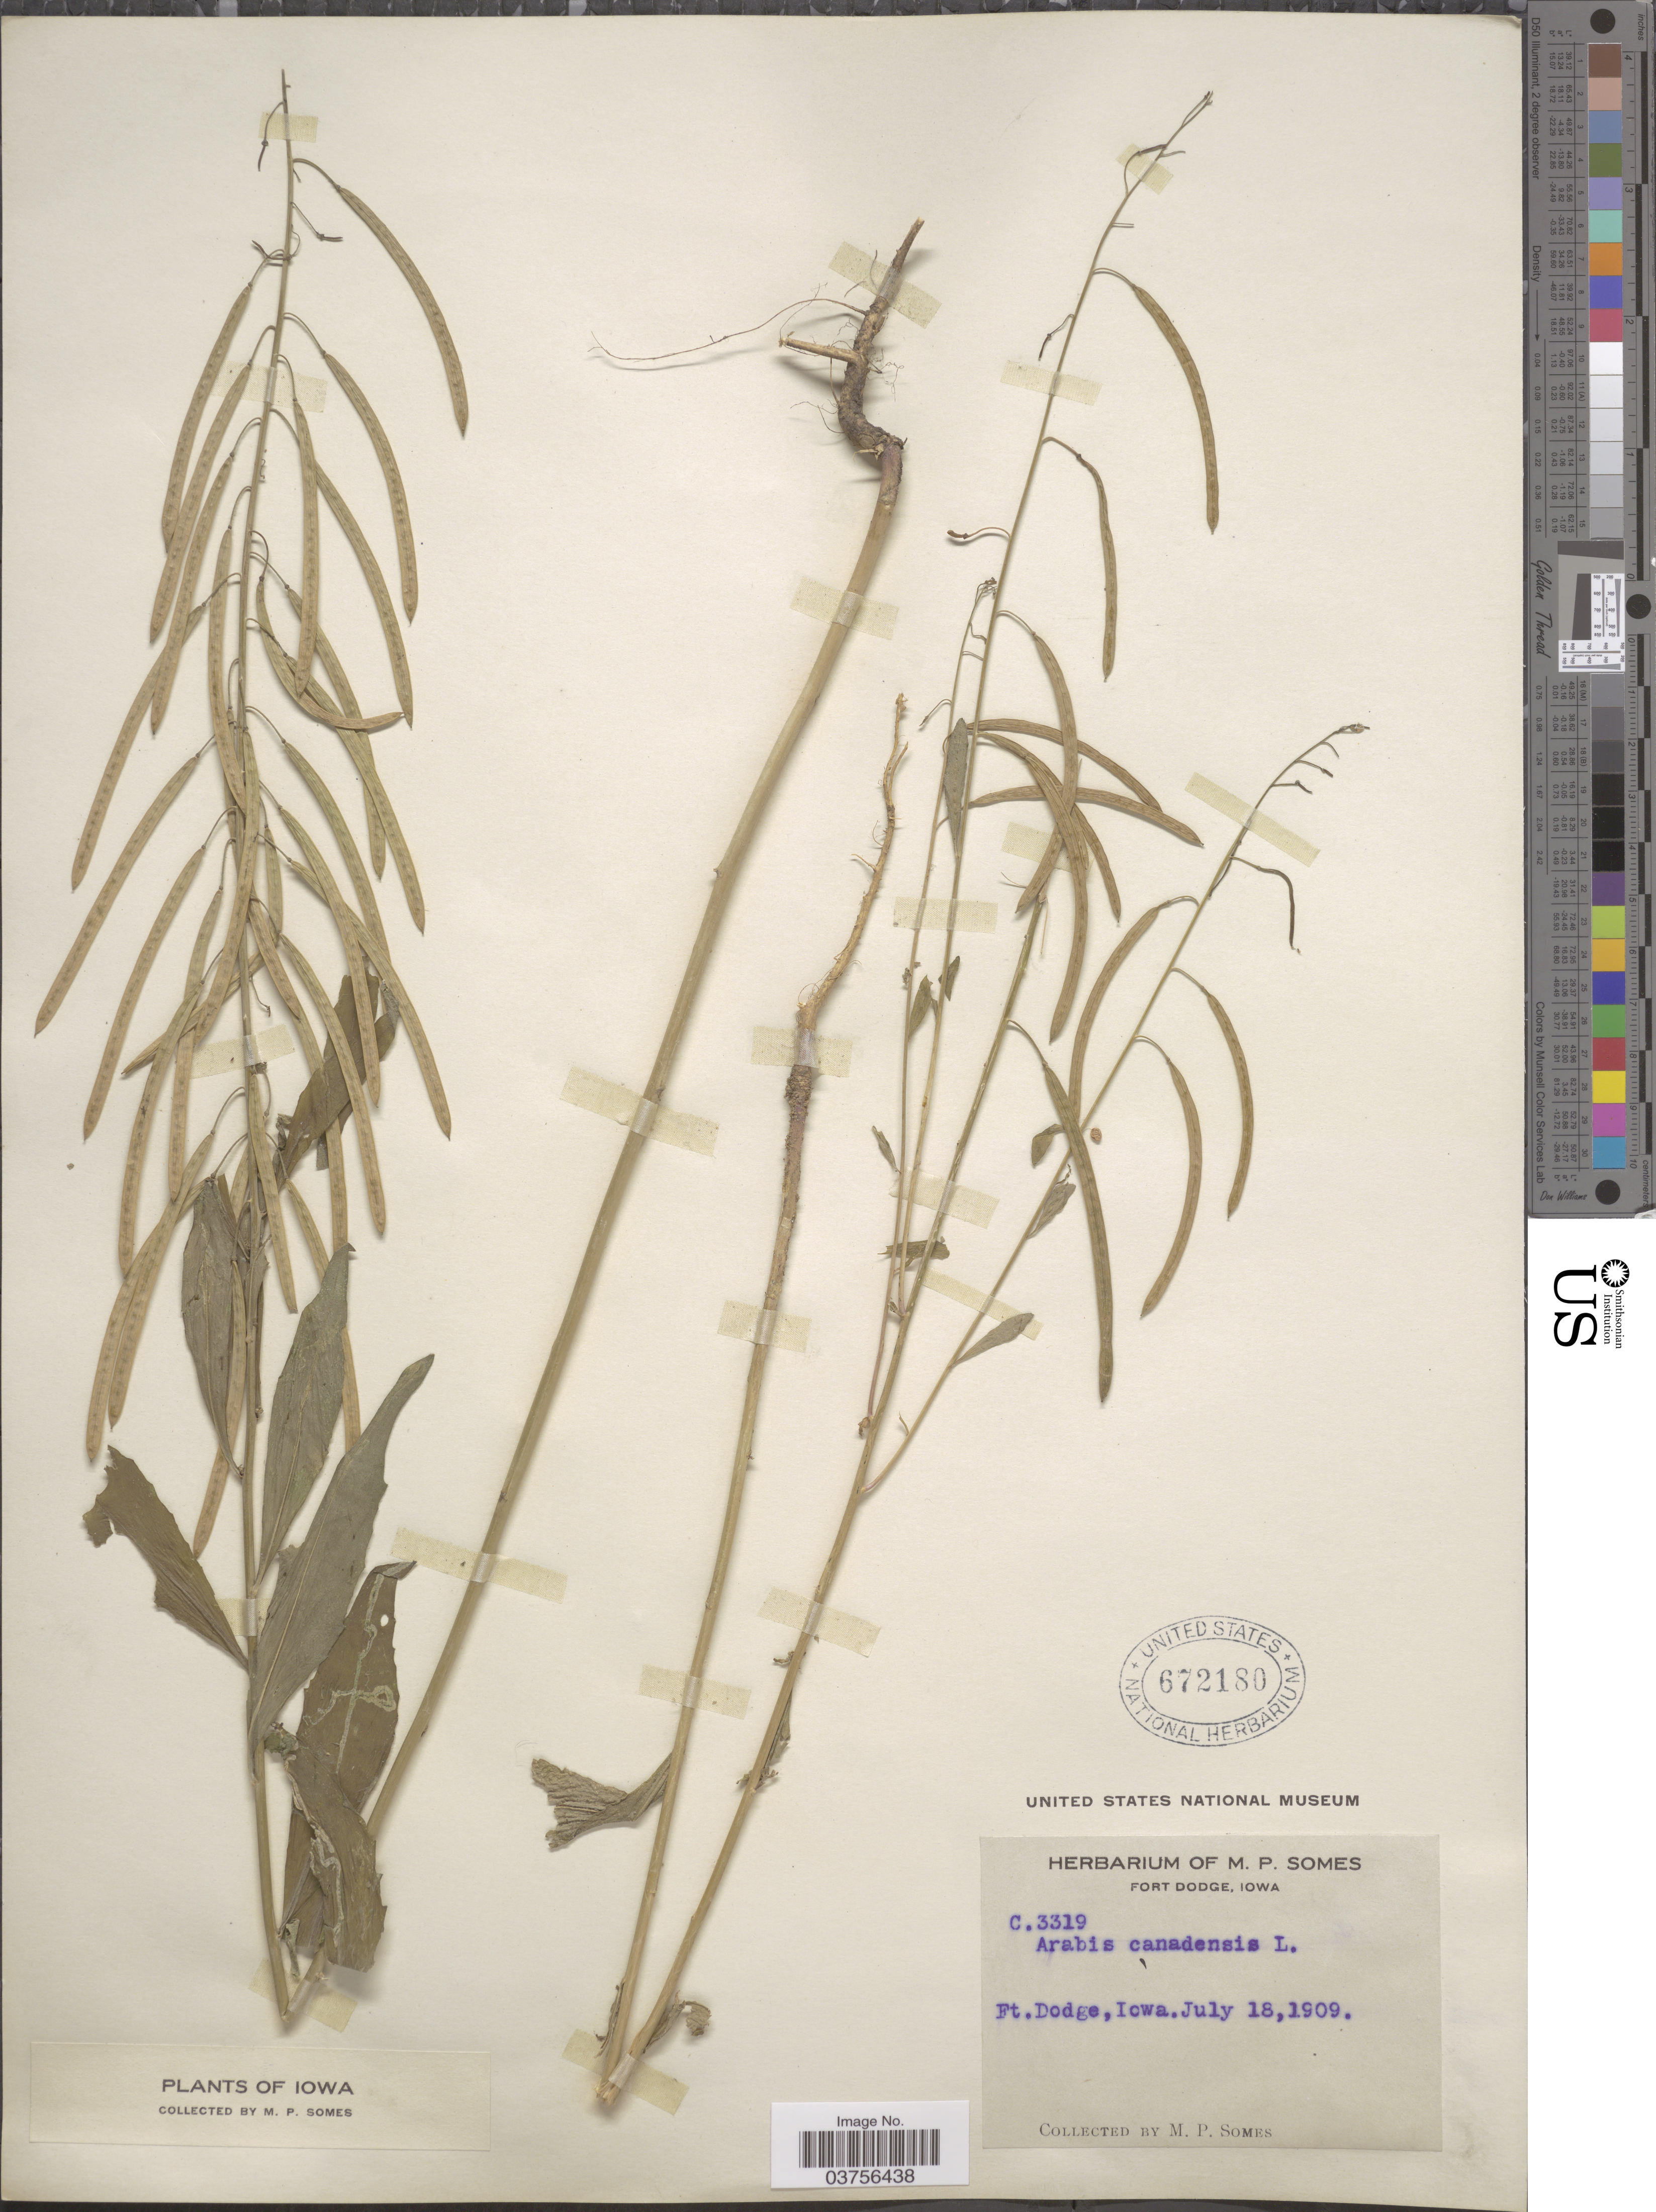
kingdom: Plantae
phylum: Tracheophyta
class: Magnoliopsida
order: Brassicales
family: Brassicaceae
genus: Arabis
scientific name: Arabis canadensis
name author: L.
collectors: M. Somes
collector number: C3319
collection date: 1909-07-18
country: United States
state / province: Iowa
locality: Ft. Dodge.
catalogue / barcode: US 672180